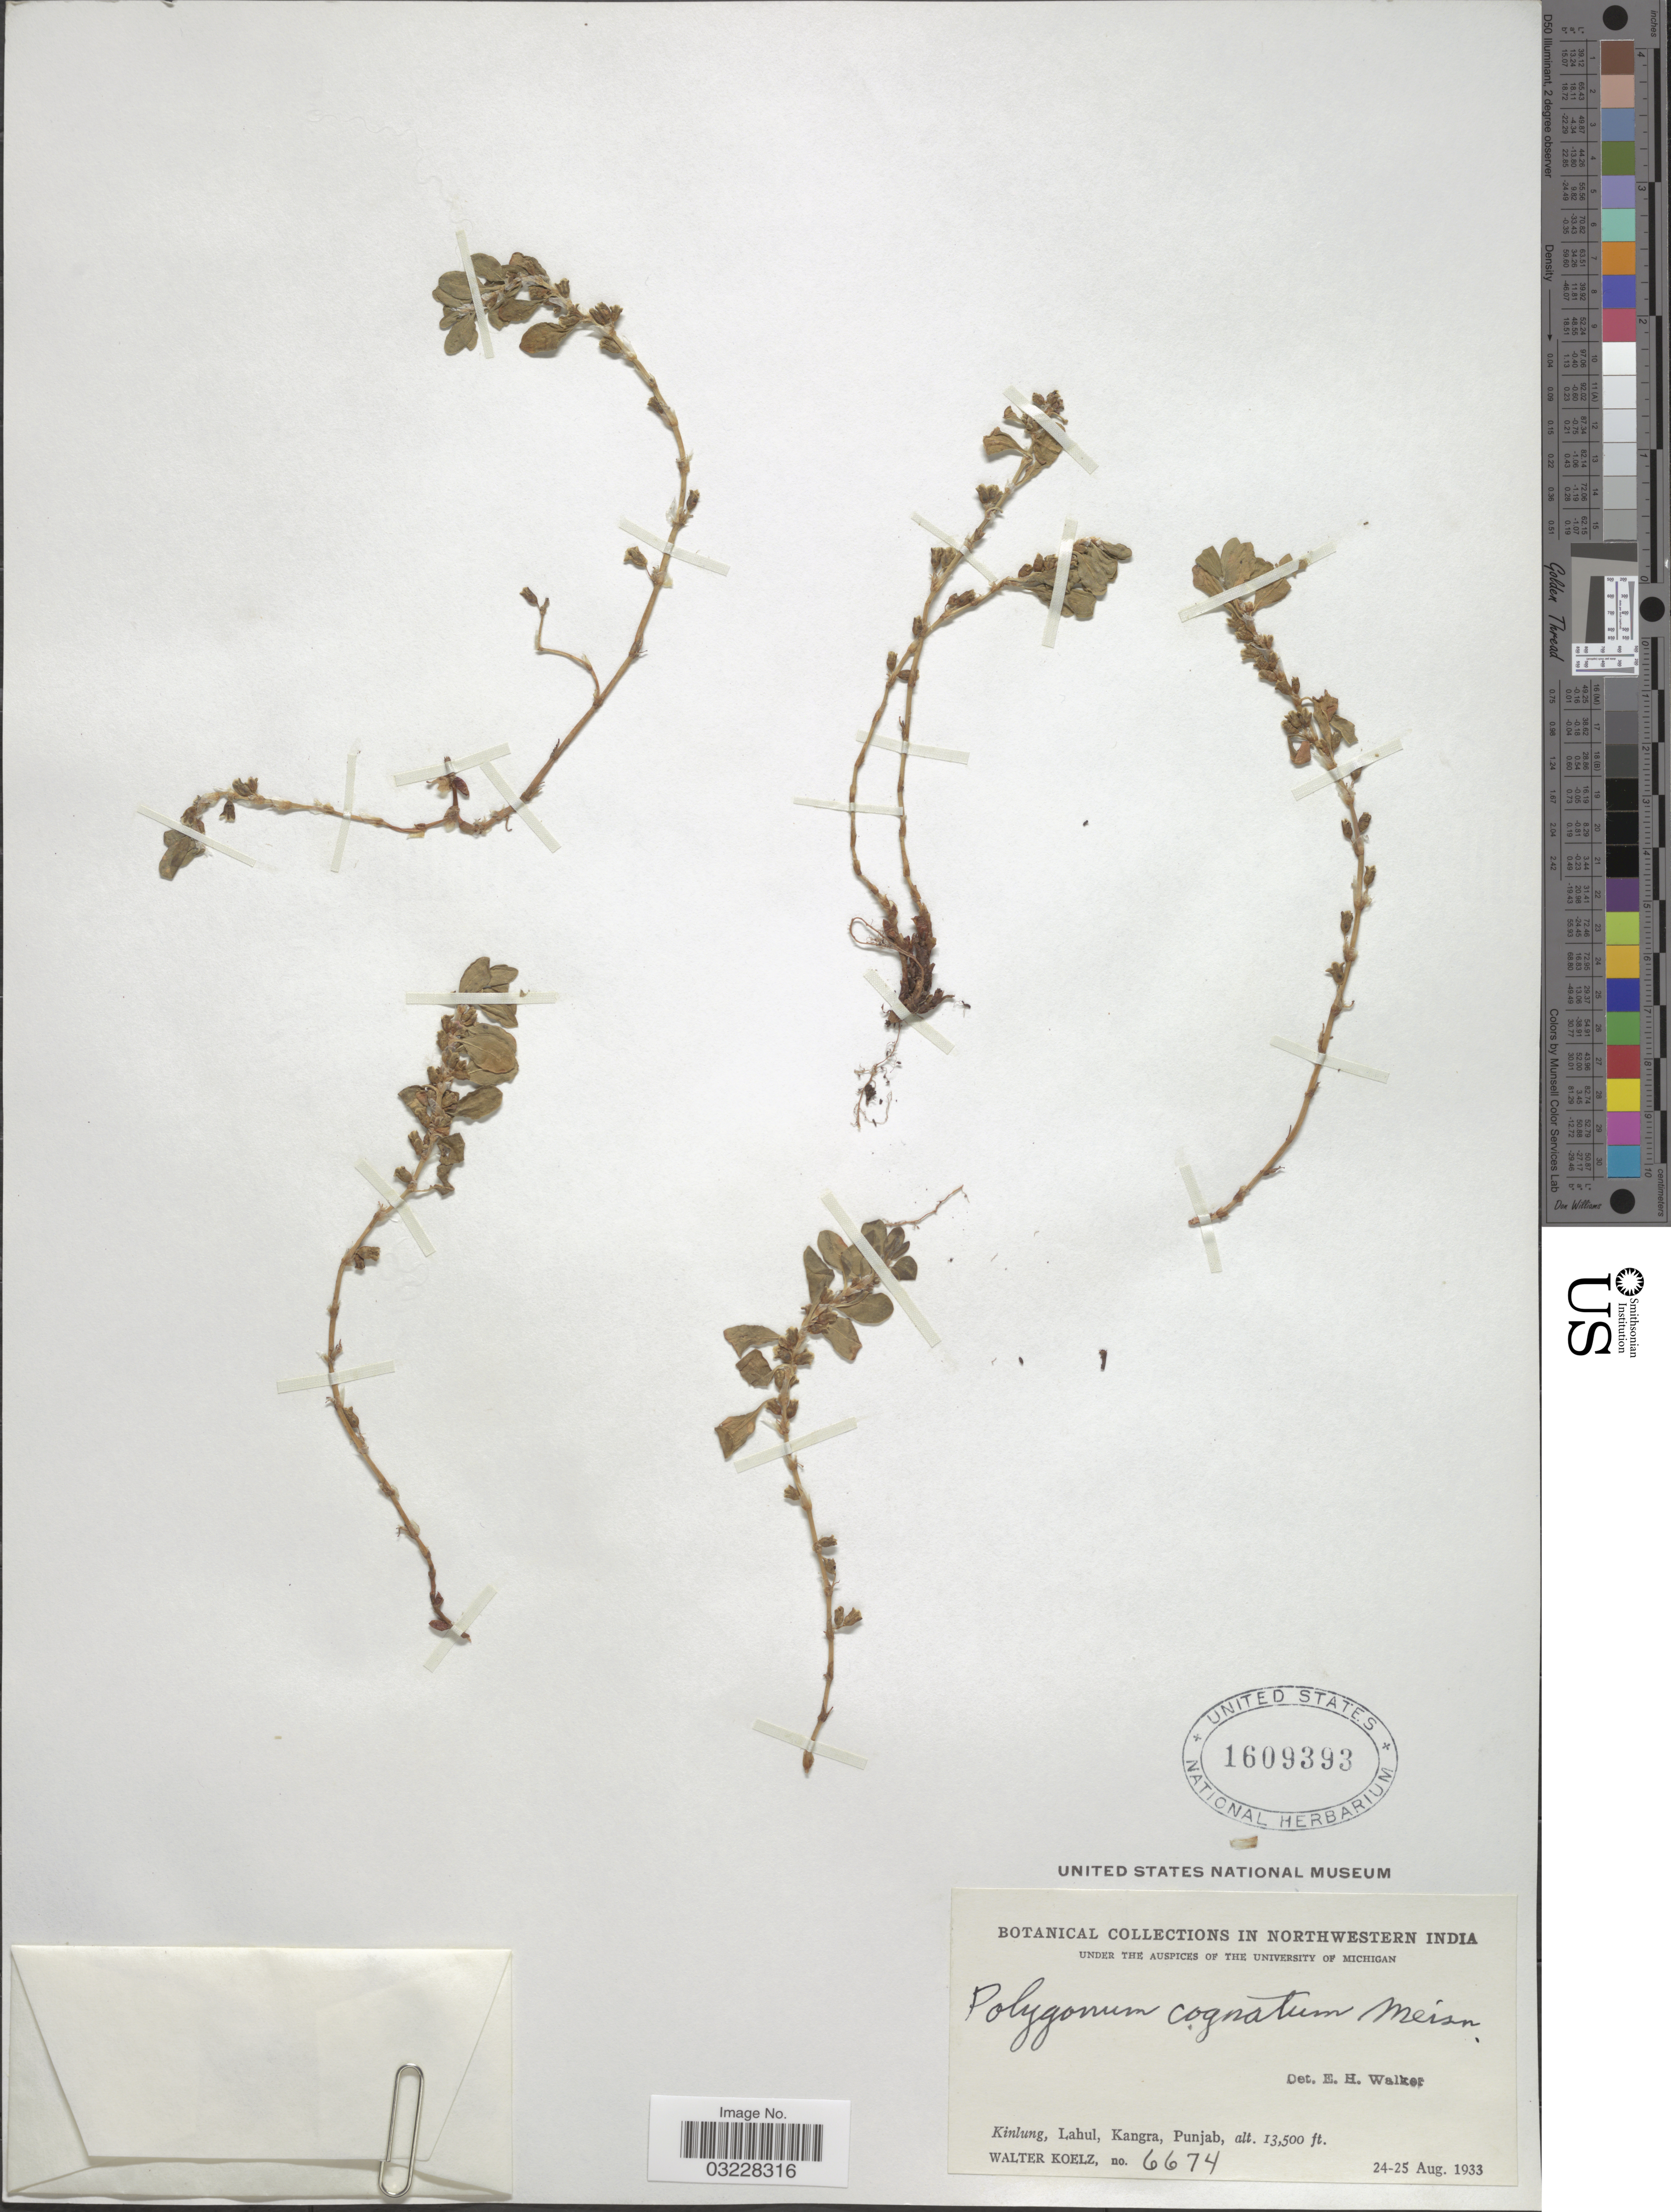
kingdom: Plantae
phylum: Tracheophyta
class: Magnoliopsida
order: Caryophyllales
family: Polygonaceae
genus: Polygonum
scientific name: Polygonum cognatum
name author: Meisn.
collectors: W. N. Koelz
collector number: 6674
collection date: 1933-08-24/1933-08-25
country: India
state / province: Punjab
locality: Northwestern India. Kinlung, Lahul, Kangra, Punjab.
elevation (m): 4115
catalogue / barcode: US 1609393